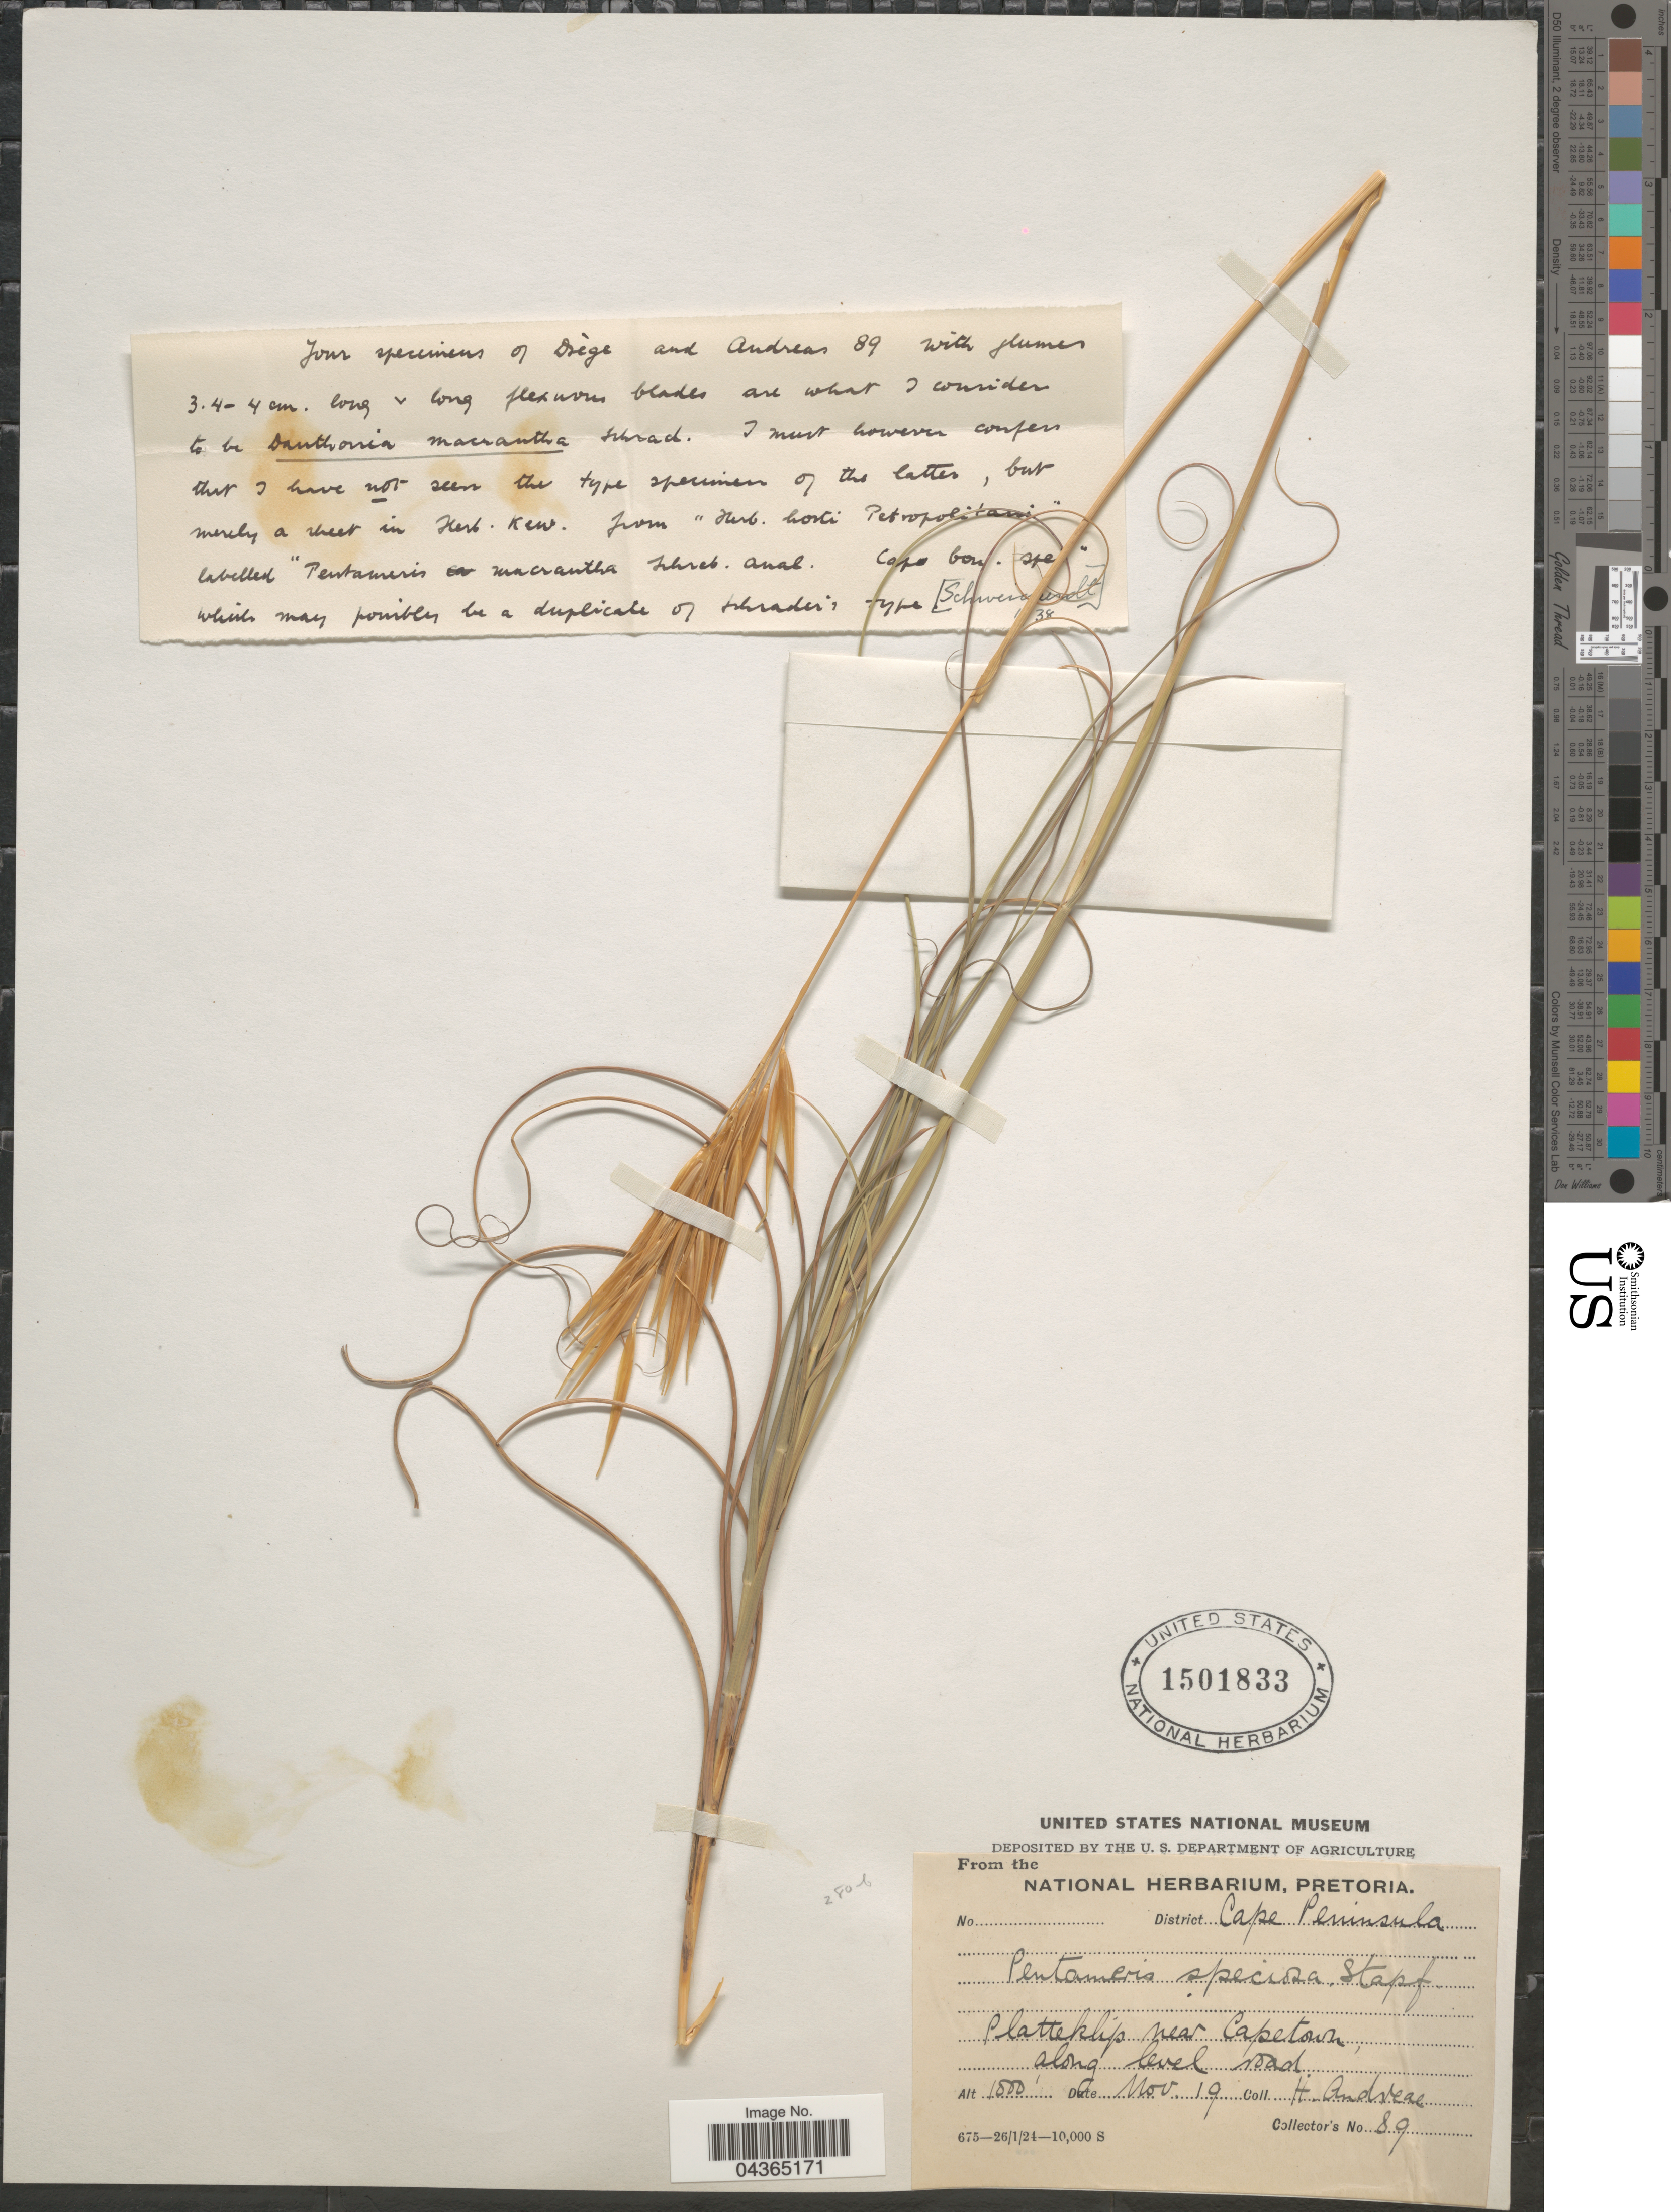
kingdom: Plantae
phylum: Tracheophyta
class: Liliopsida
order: Poales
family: Poaceae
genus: Pseudopentameris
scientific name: Pseudopentameris macrantha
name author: H.-J. Schrad.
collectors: H. Andreae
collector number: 89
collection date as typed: Transcribed d/m/y: /11/19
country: South Africa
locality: District Cape Peninsula. Platteklip near Capetown, along level road.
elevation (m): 305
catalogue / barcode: US 1501833